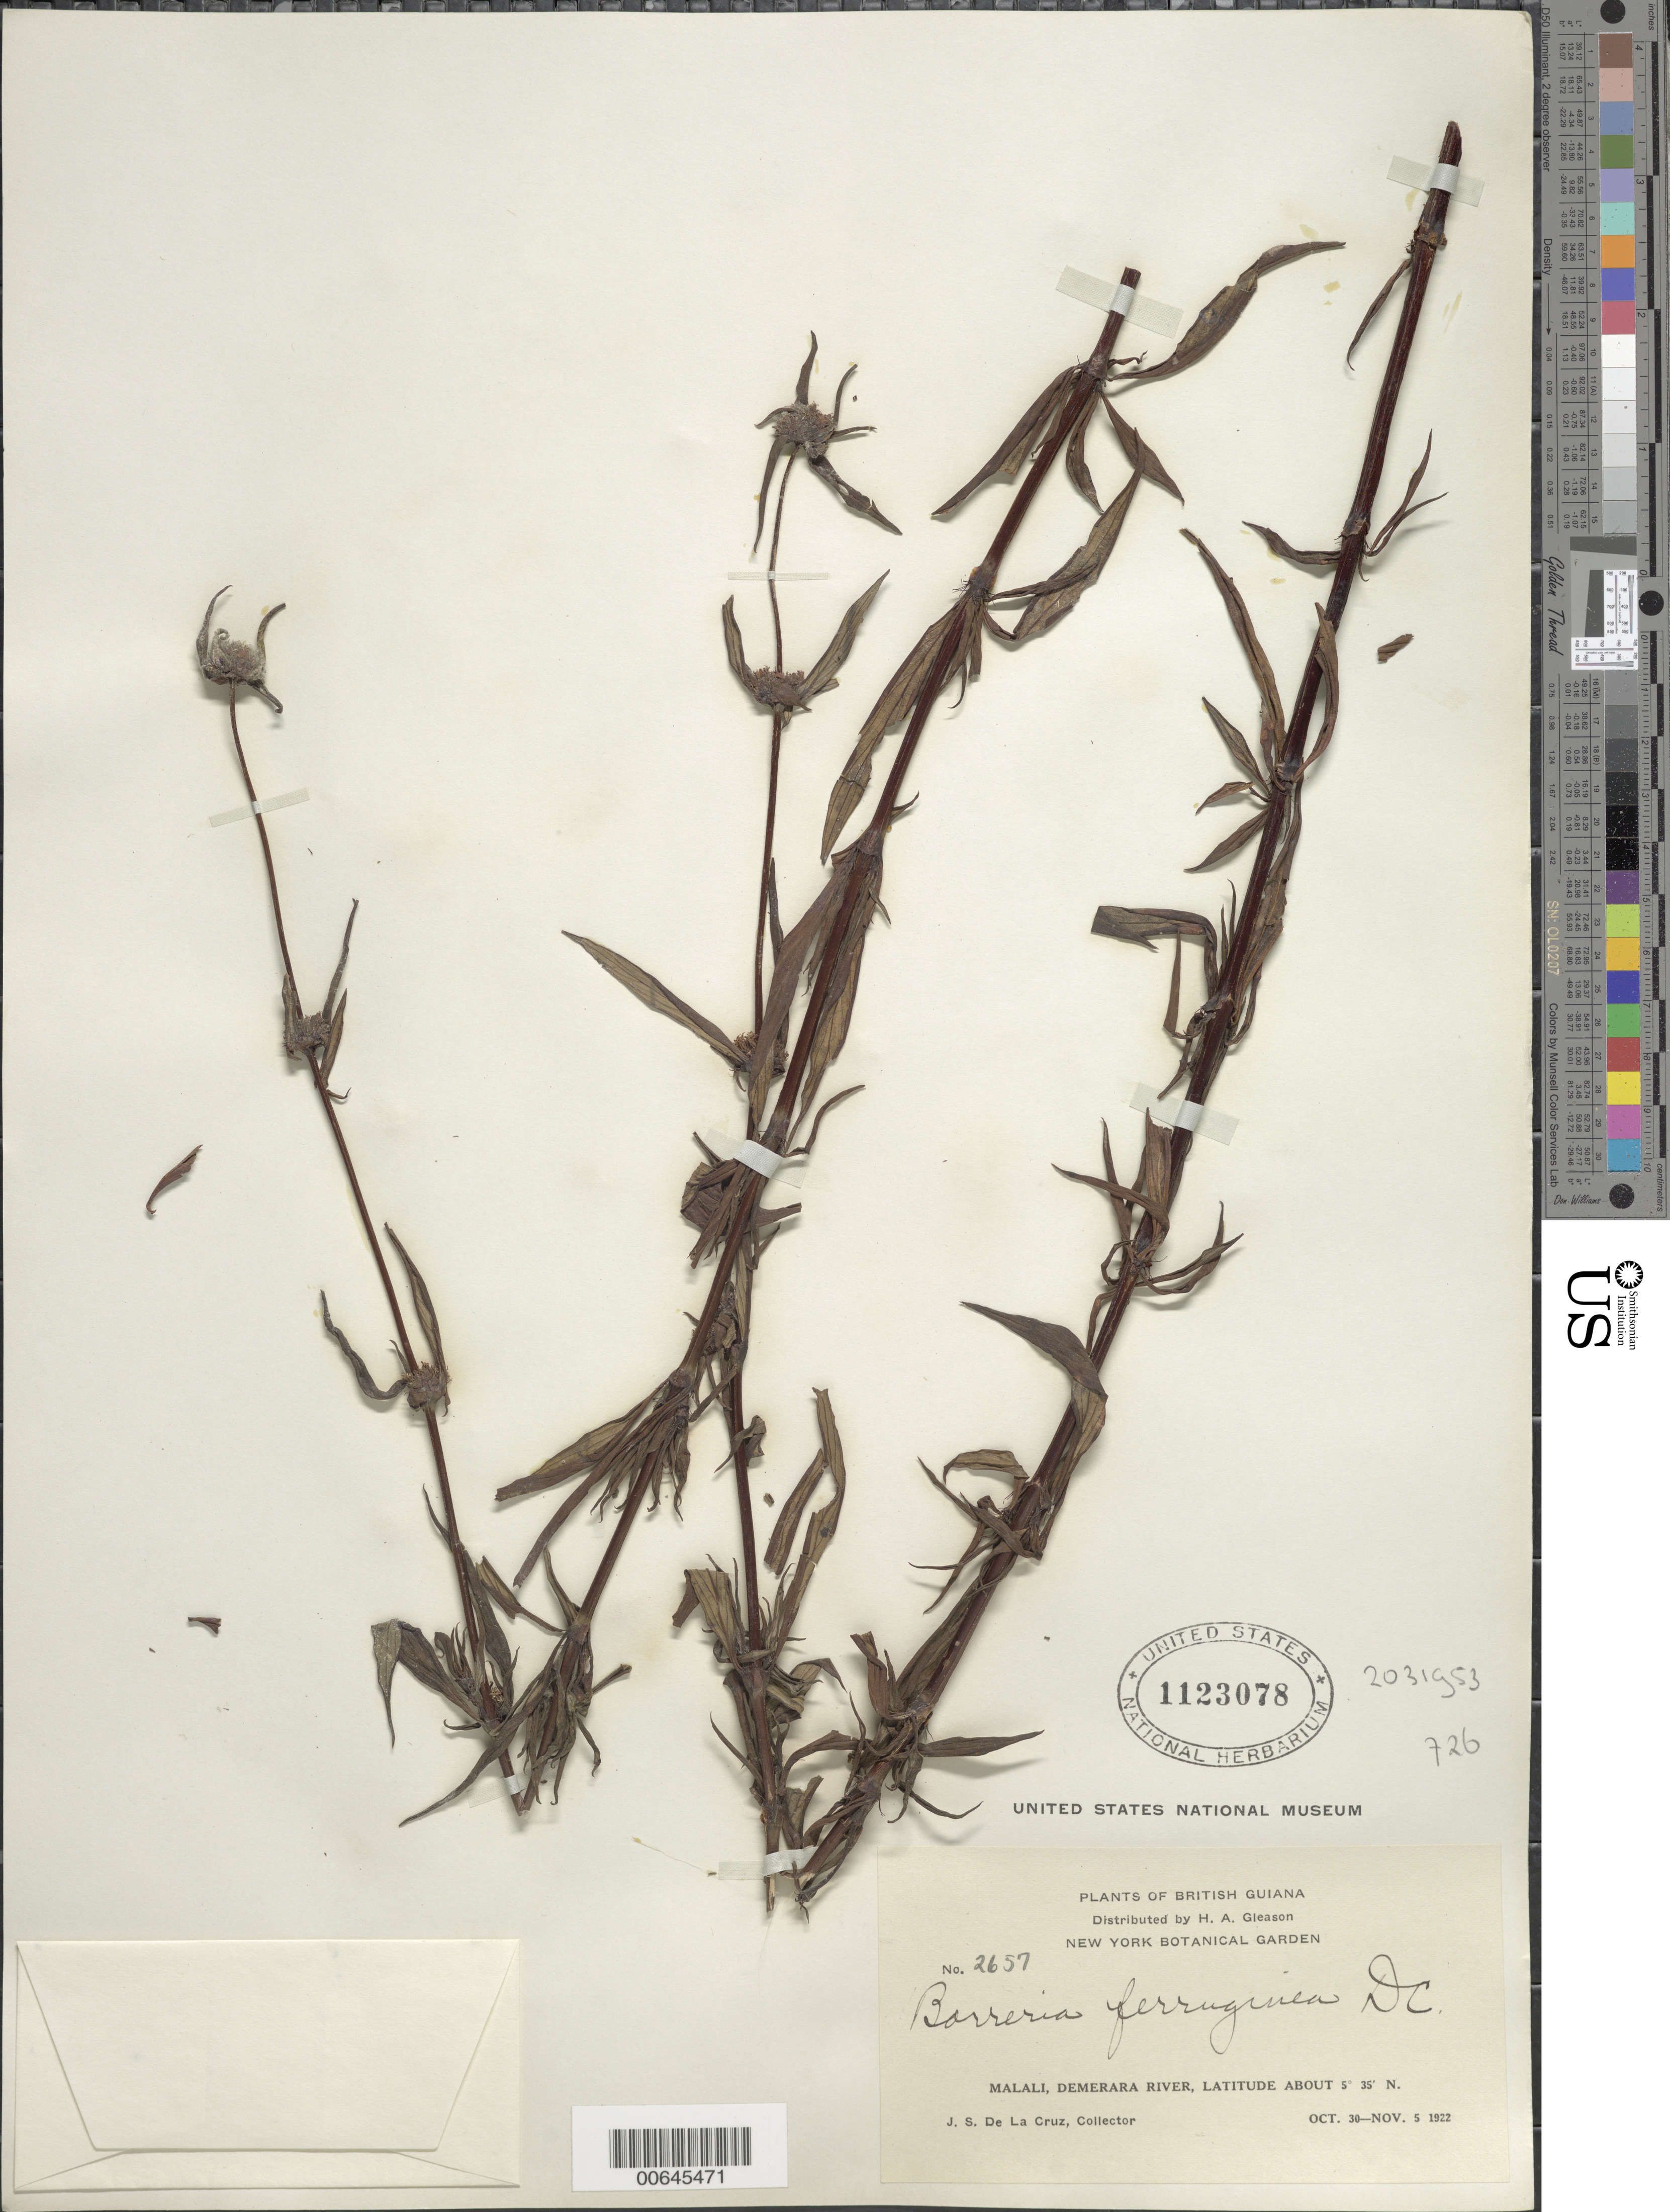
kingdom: Plantae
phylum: Tracheophyta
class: Magnoliopsida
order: Gentianales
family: Rubiaceae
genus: Spermacoce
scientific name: Spermacoce capitata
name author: Ruiz & Pav.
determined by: Delprete, P. G., Herb. de Guyane Cay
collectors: J. S. de la Cruz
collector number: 2657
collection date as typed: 30-Oct-22 to 5-Nov-22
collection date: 1922-10-30/1922-11-05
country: Guyana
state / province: U. Demerara-Berbice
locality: Malali, Demerara R.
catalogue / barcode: US 1123078